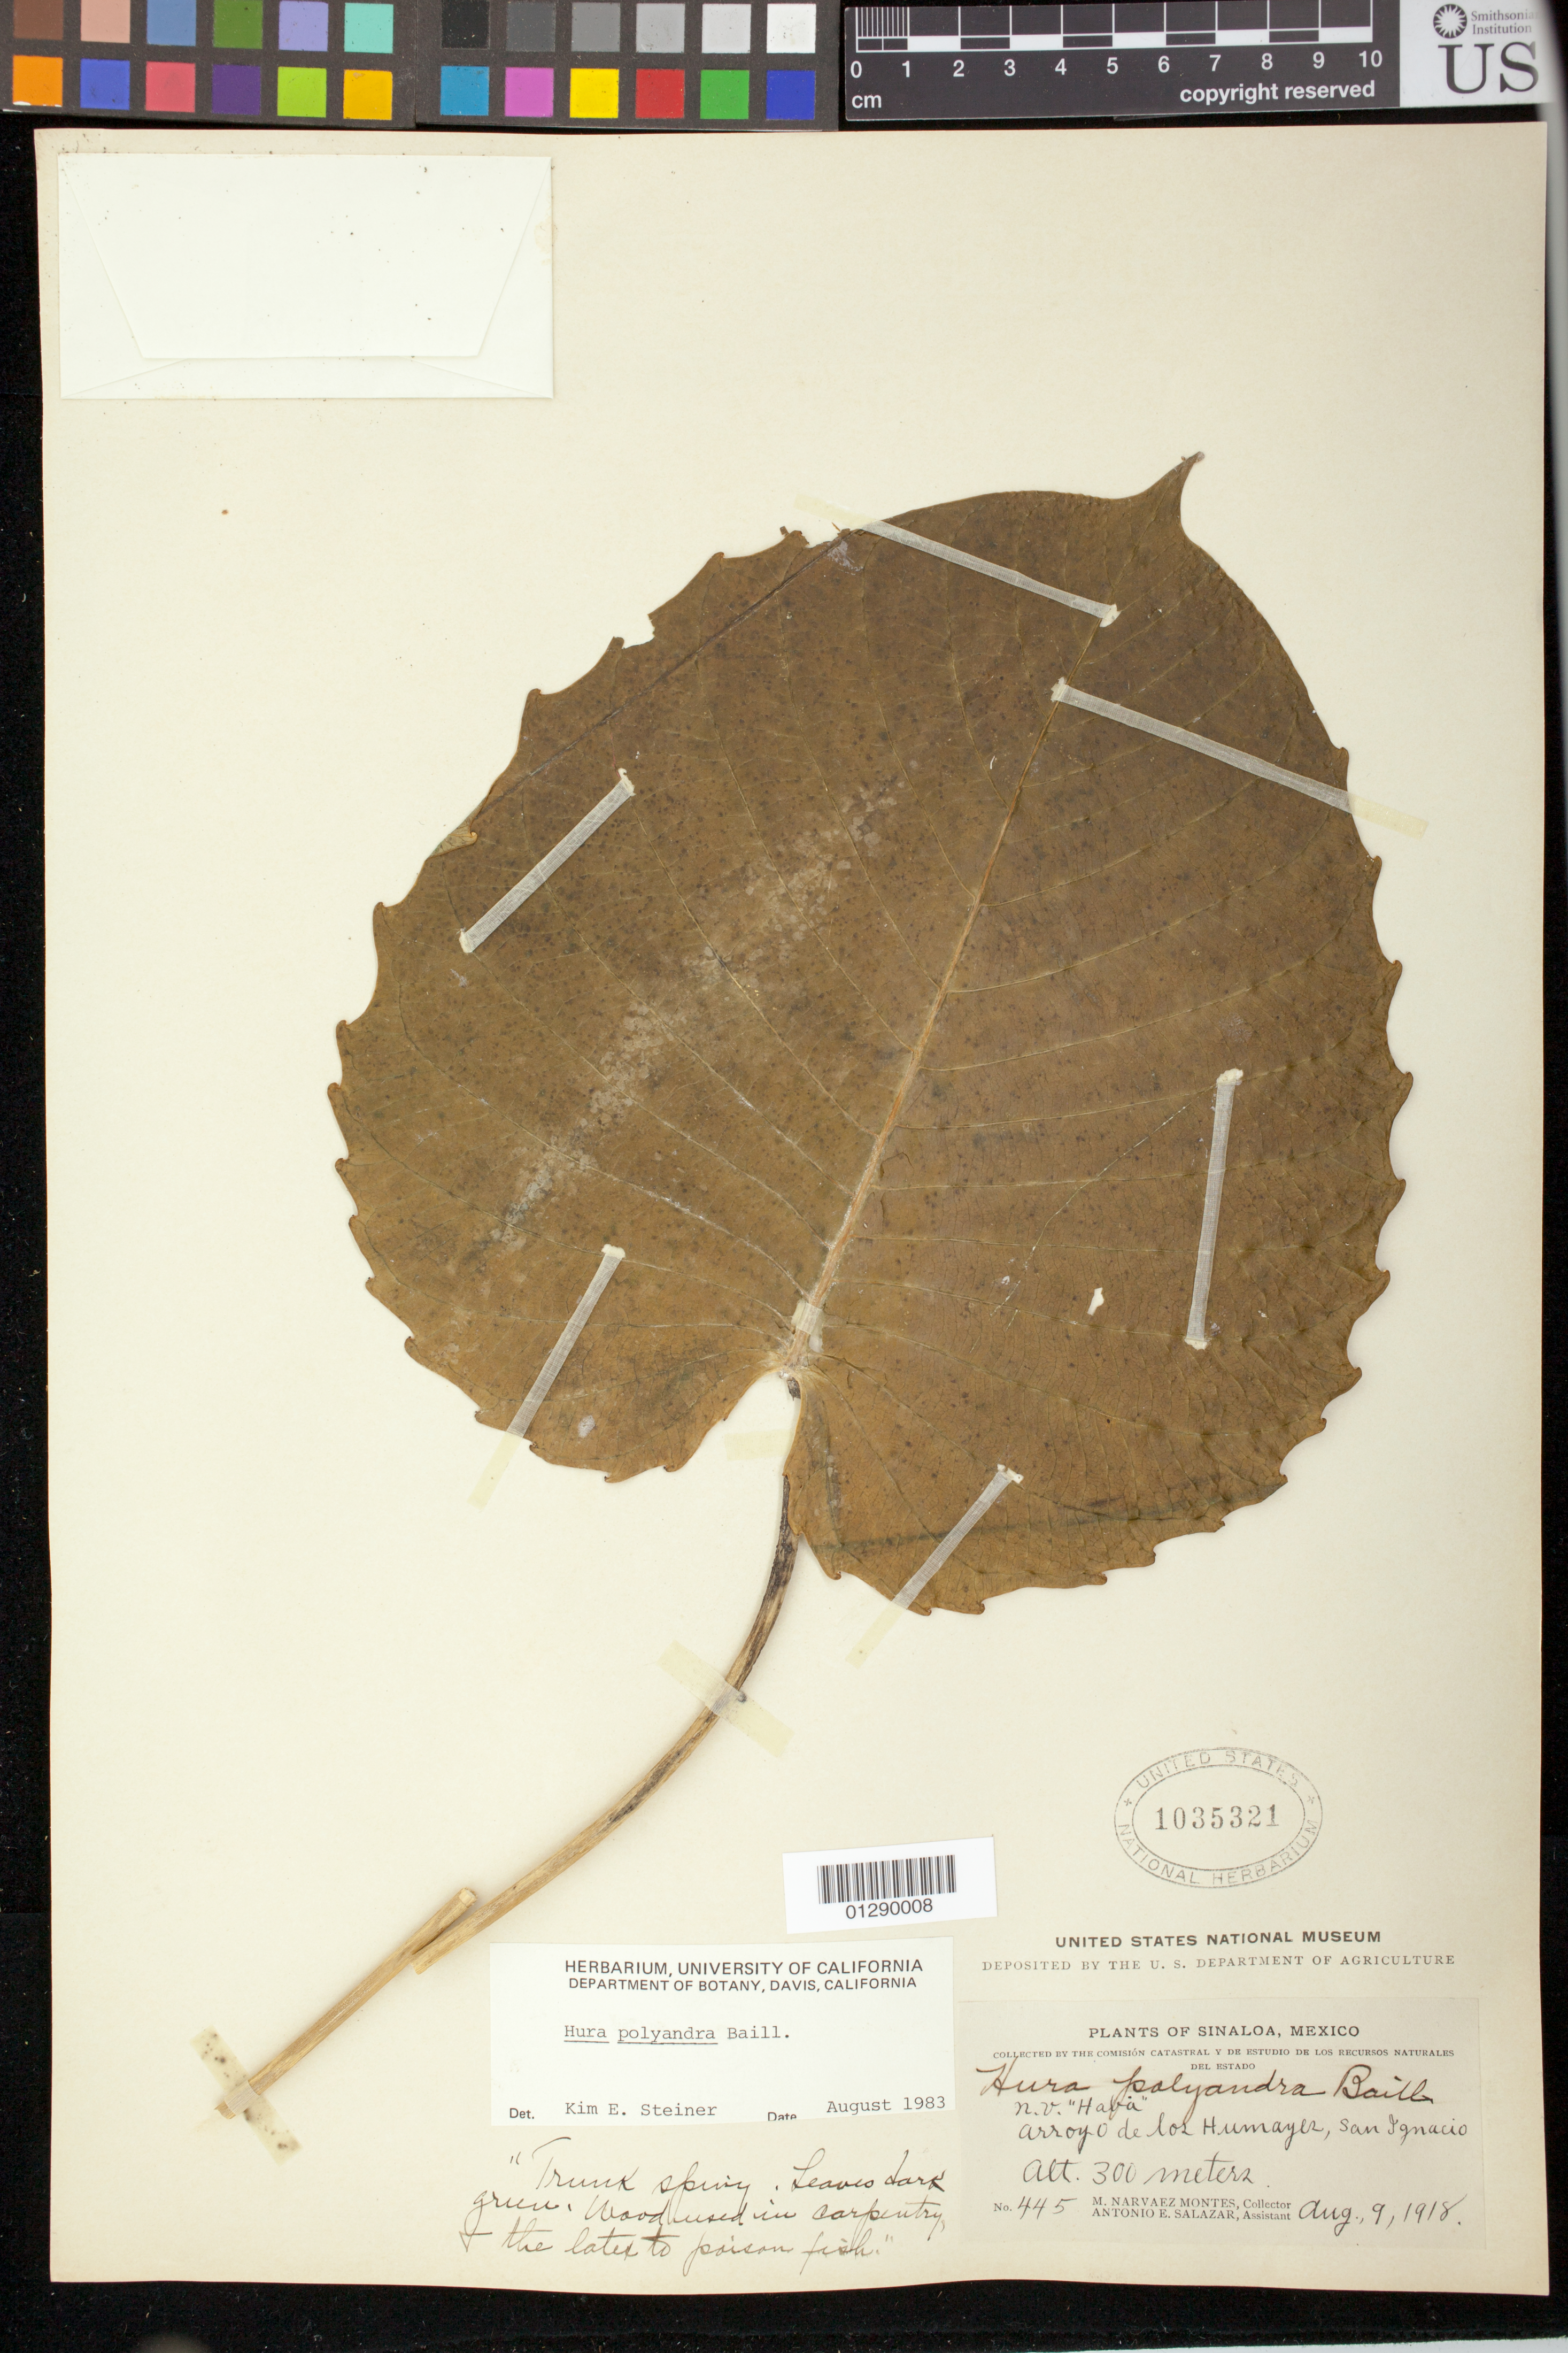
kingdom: Plantae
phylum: Tracheophyta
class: Magnoliopsida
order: Malpighiales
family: Euphorbiaceae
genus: Hura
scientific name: Hura polyandra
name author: Baill.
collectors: M. Montes & A. E. Salazar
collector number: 445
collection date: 1918-08-09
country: Mexico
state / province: Sinaloa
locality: Arroyo de los Humayez, San Ignacio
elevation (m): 300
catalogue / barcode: US 1035321